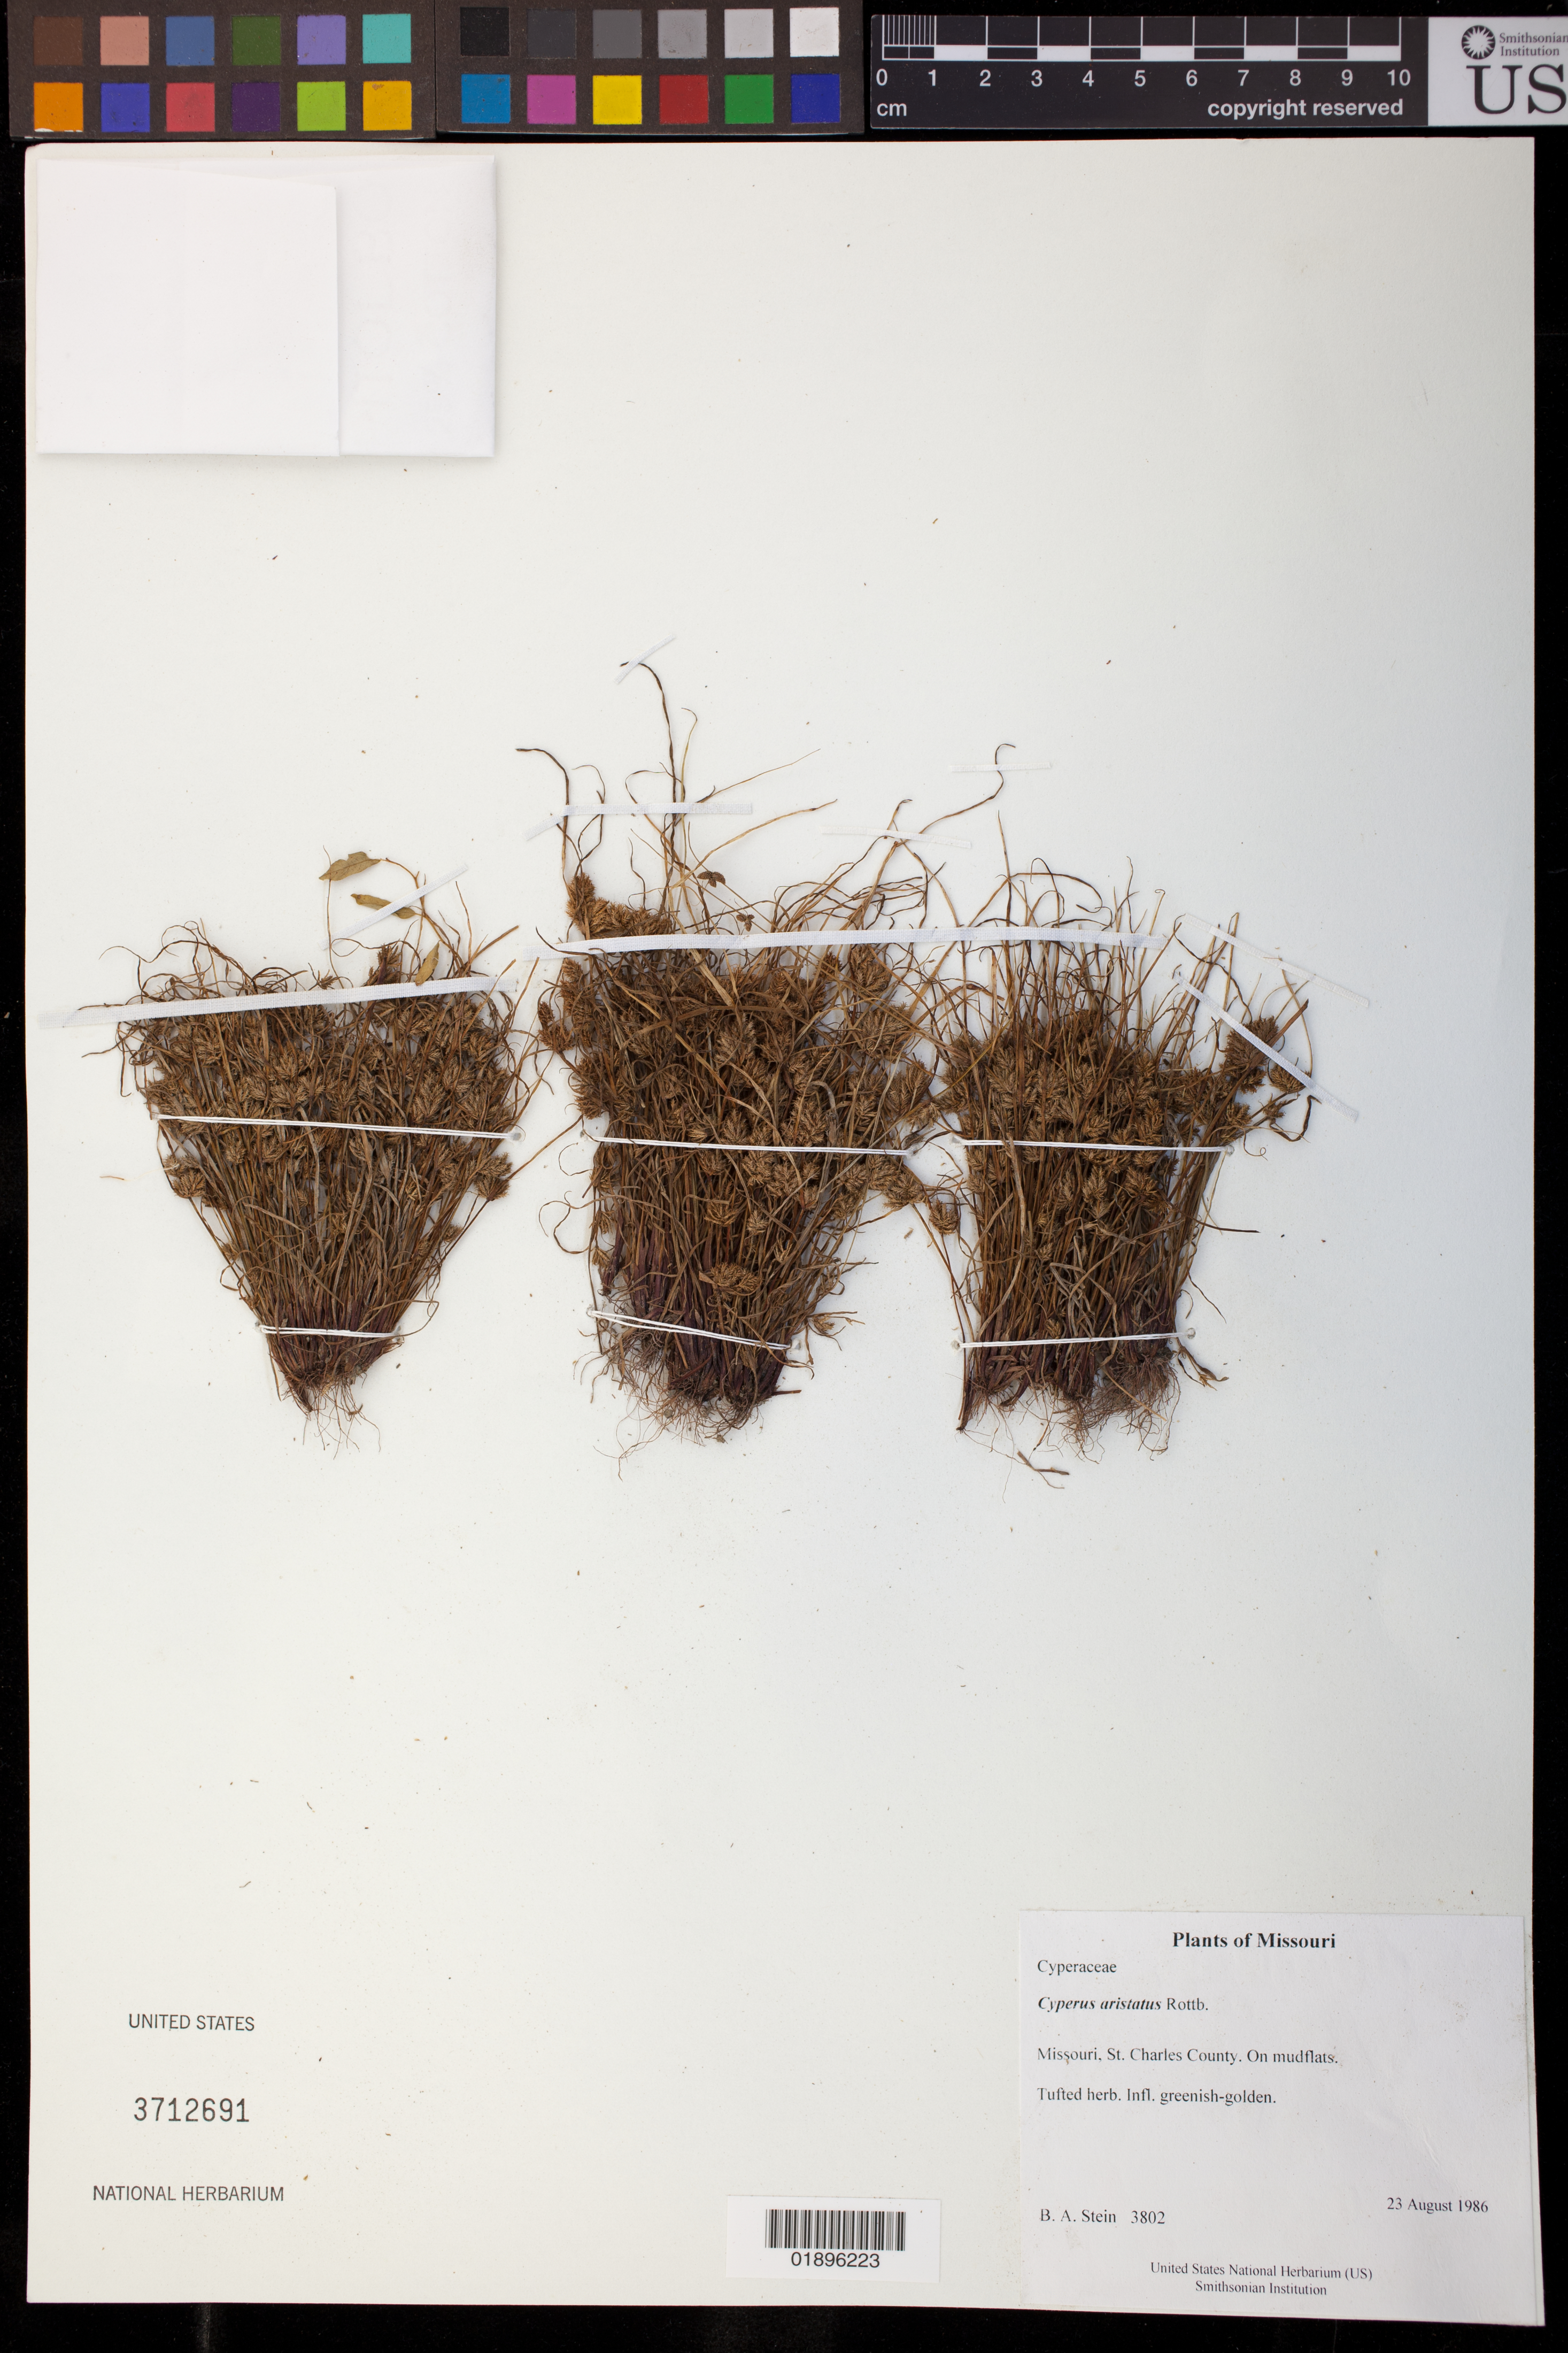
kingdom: Plantae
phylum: Tracheophyta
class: Liliopsida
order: Poales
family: Cyperaceae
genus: Cyperus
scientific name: Cyperus squarrosus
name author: L.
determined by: Strong, Mark T., (BOT), Smithsonian Institution - National Museum of Natural History (UNITED STATES)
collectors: B. A. Stein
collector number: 3802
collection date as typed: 23 August 1986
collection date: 1986-08-23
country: United States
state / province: Missouri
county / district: St. Charles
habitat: On mudflats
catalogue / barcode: US 3712691